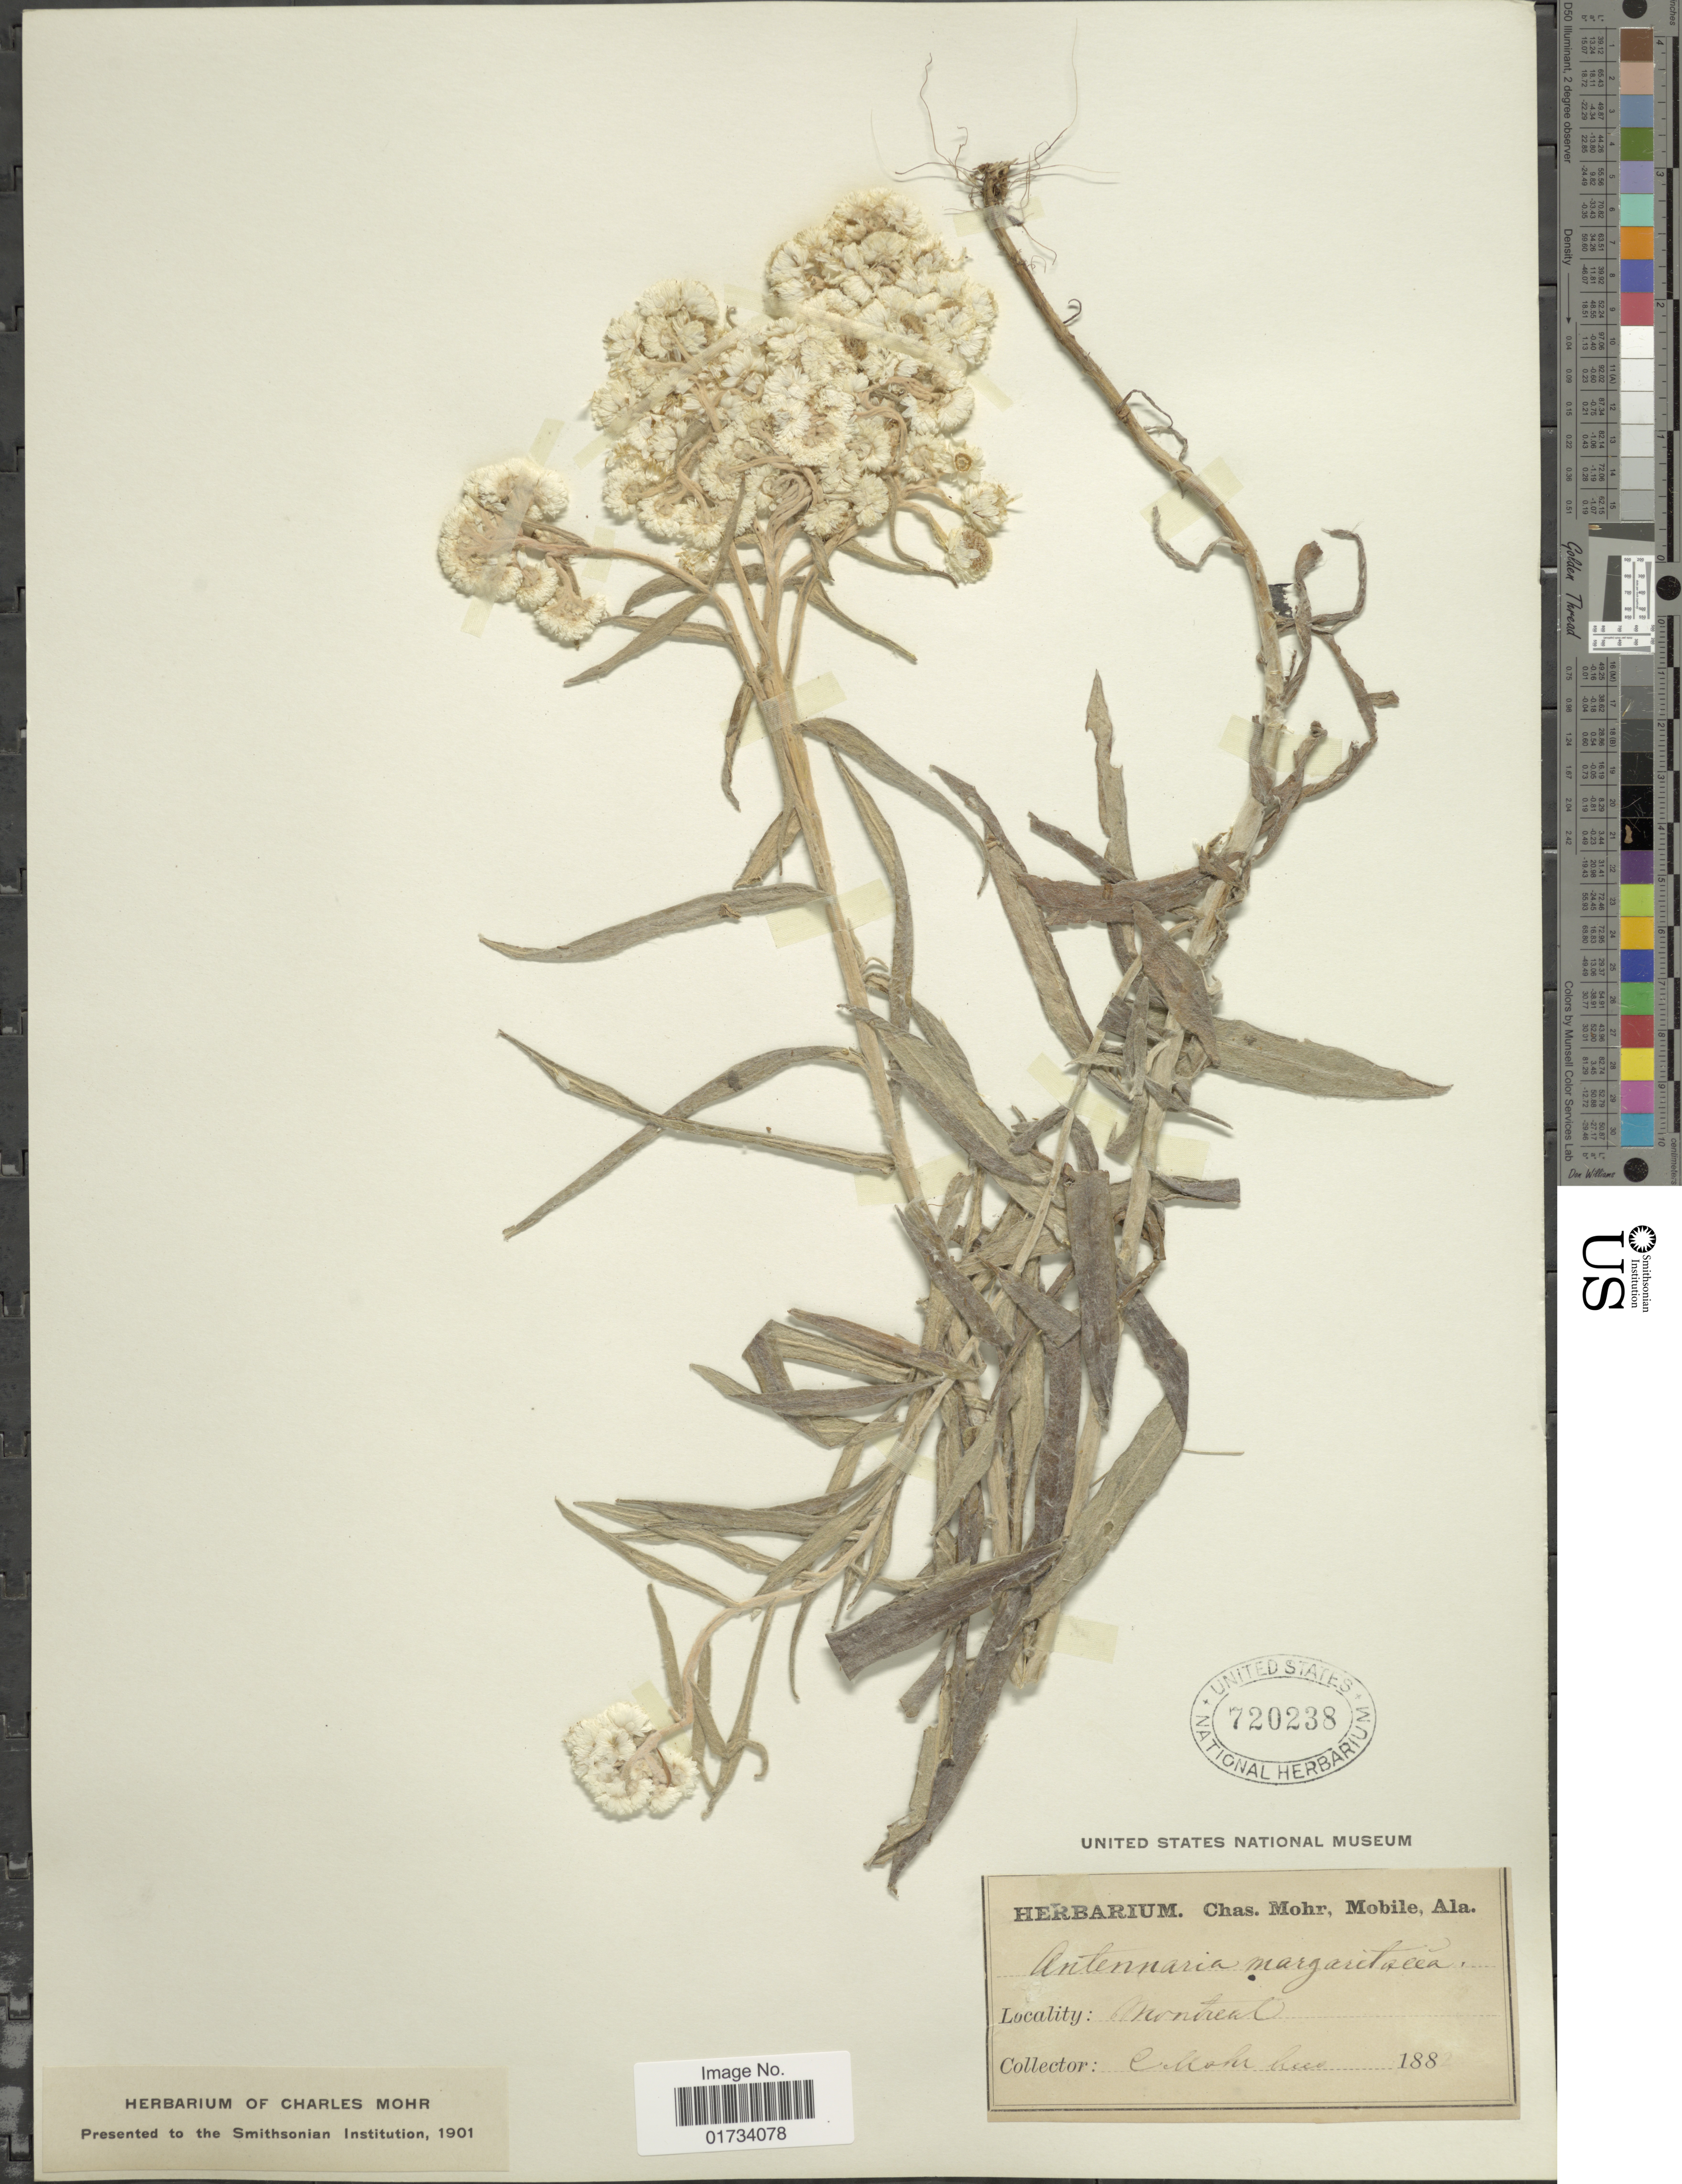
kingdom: Plantae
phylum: Tracheophyta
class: Magnoliopsida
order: Asterales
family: Asteraceae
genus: Anaphalis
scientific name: Anaphalis margaritacea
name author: (L.) Benth. & Hook. f.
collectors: Mohr, C. T. (herbarium)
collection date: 1882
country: Canada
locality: Montreal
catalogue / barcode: US 720238